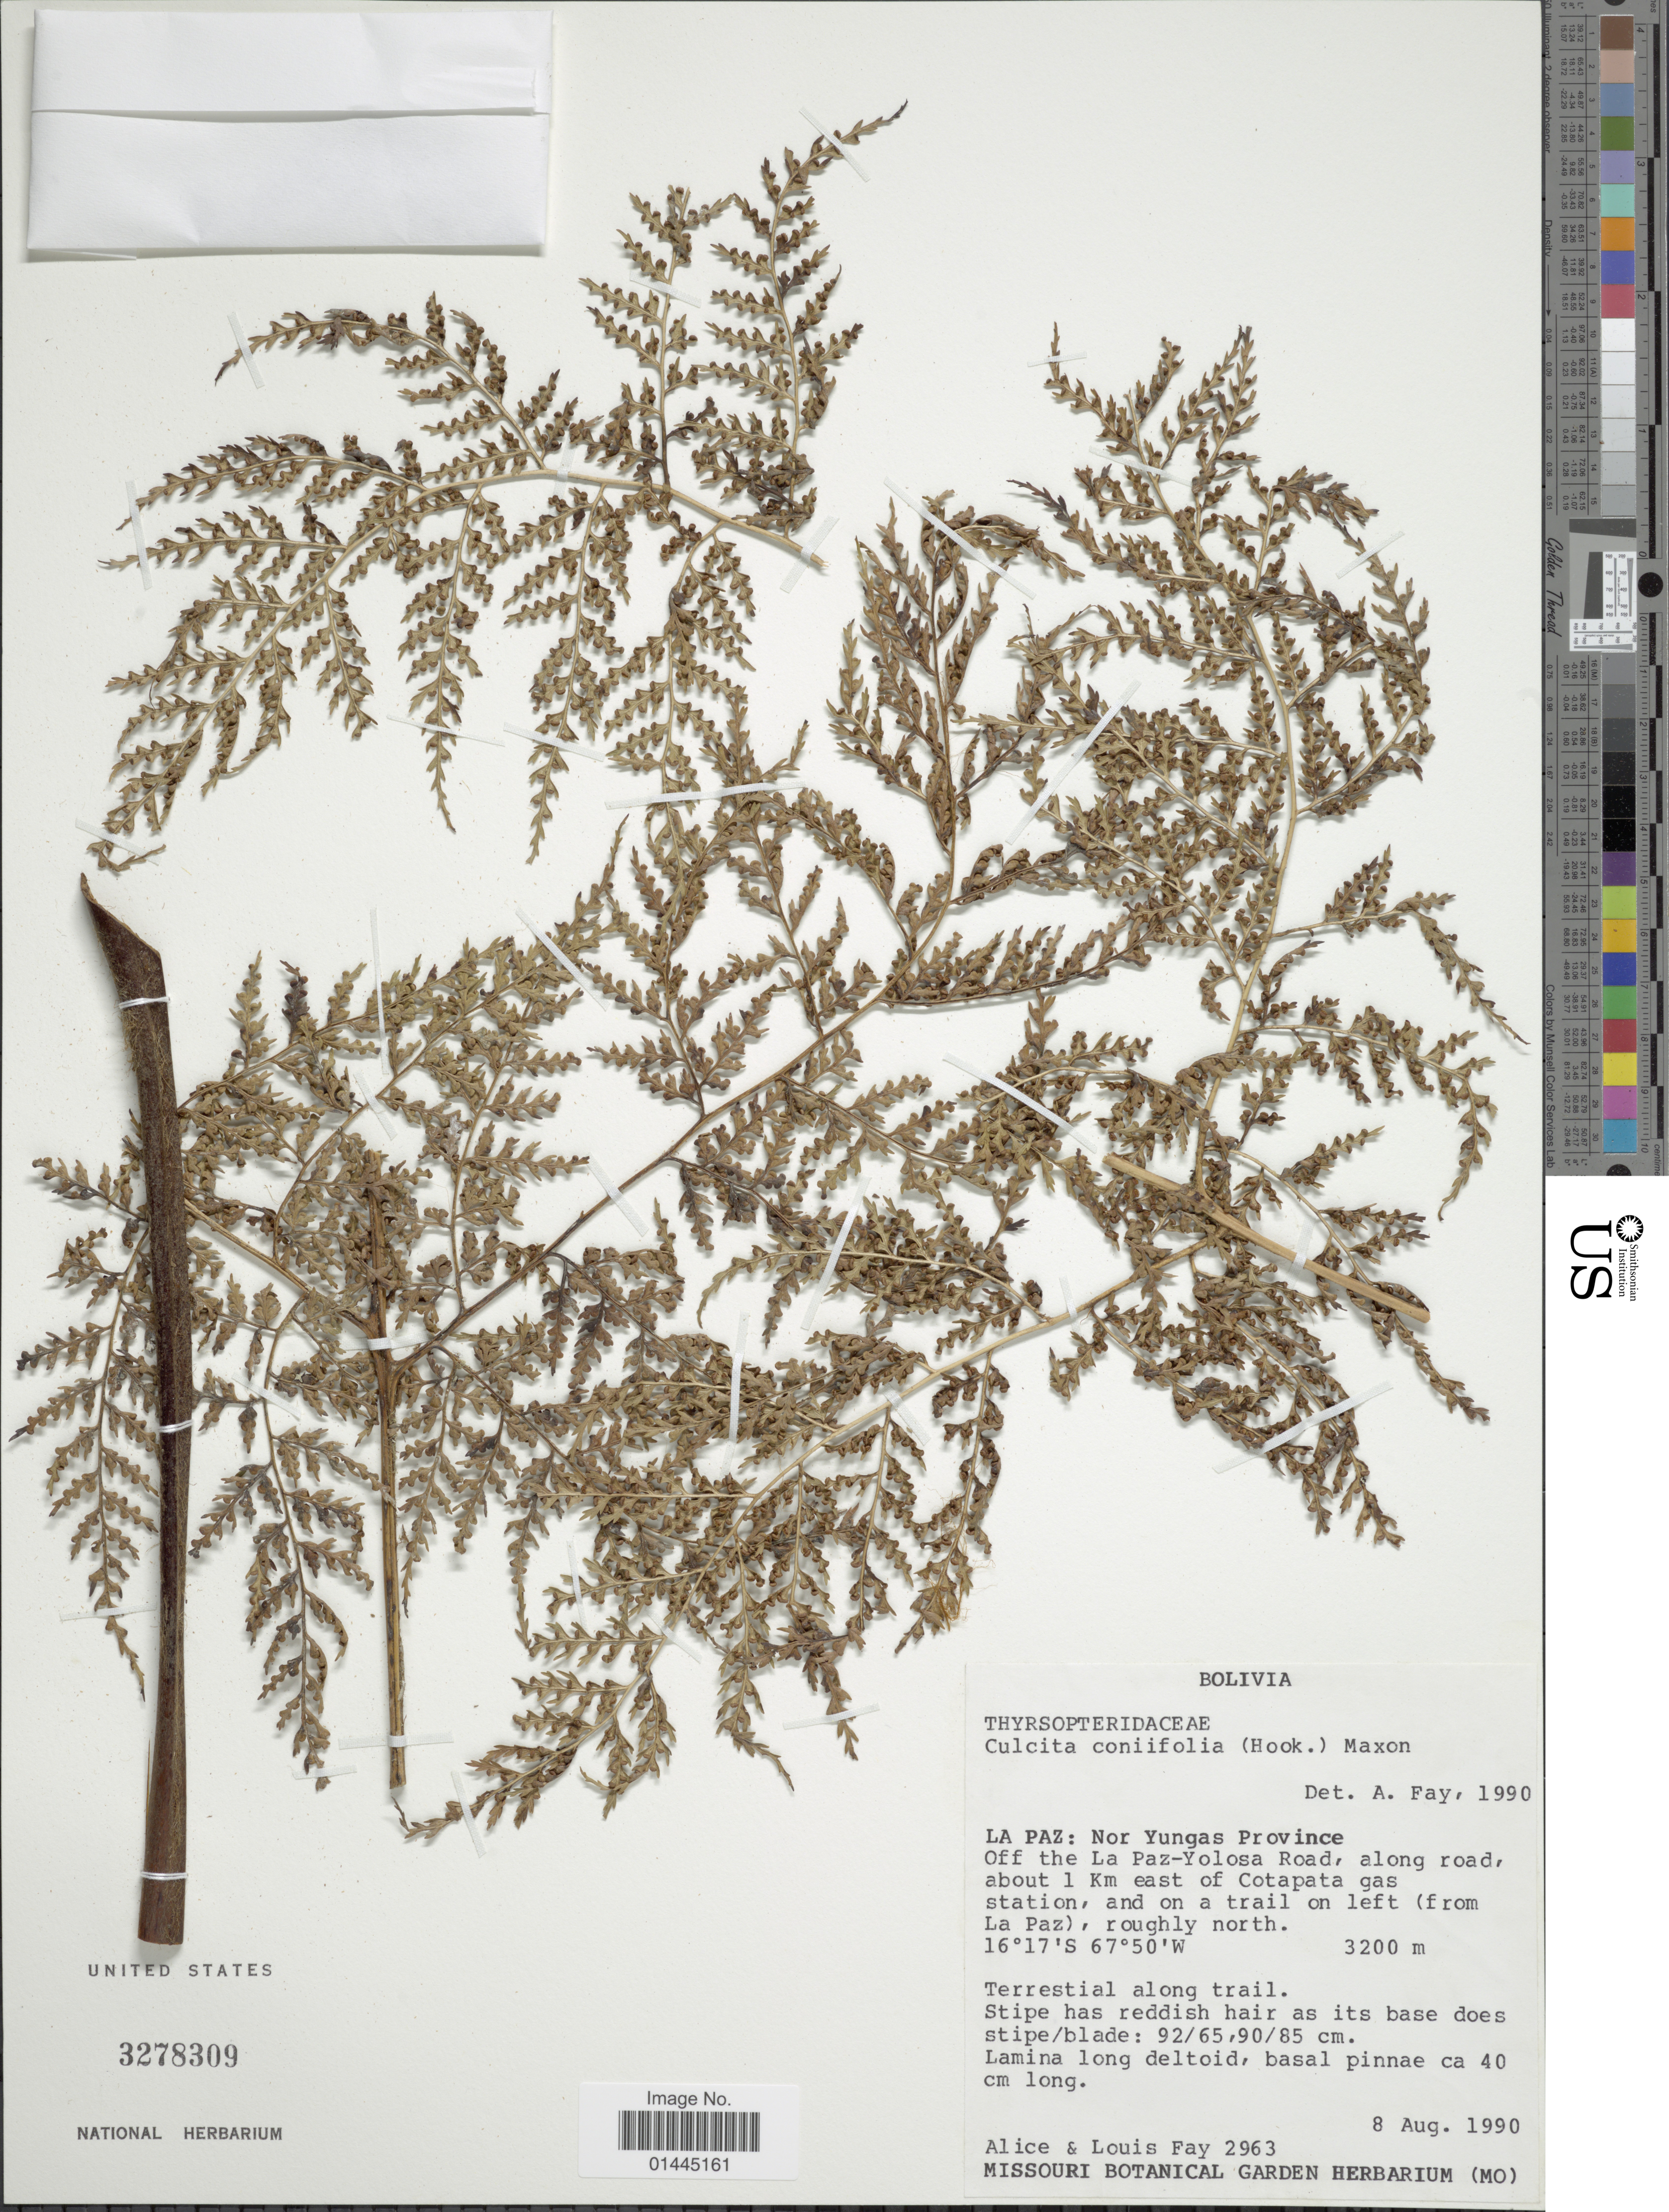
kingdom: Plantae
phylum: Tracheophyta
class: Polypodiopsida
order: Cyatheales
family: Culcitaceae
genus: Culcita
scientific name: Culcita coniifolia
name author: (Hook.) Maxon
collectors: A. Fay & L. Fay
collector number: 2963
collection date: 1990-08-08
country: Bolivia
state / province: La Paz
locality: Nor Yungas Province, Off the La Paz-Yolosa Road, along road, about 1 Km east of Cotapata gas station, and on a trail on left (from La Paz), roughly north.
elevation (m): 3200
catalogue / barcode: US 3278309